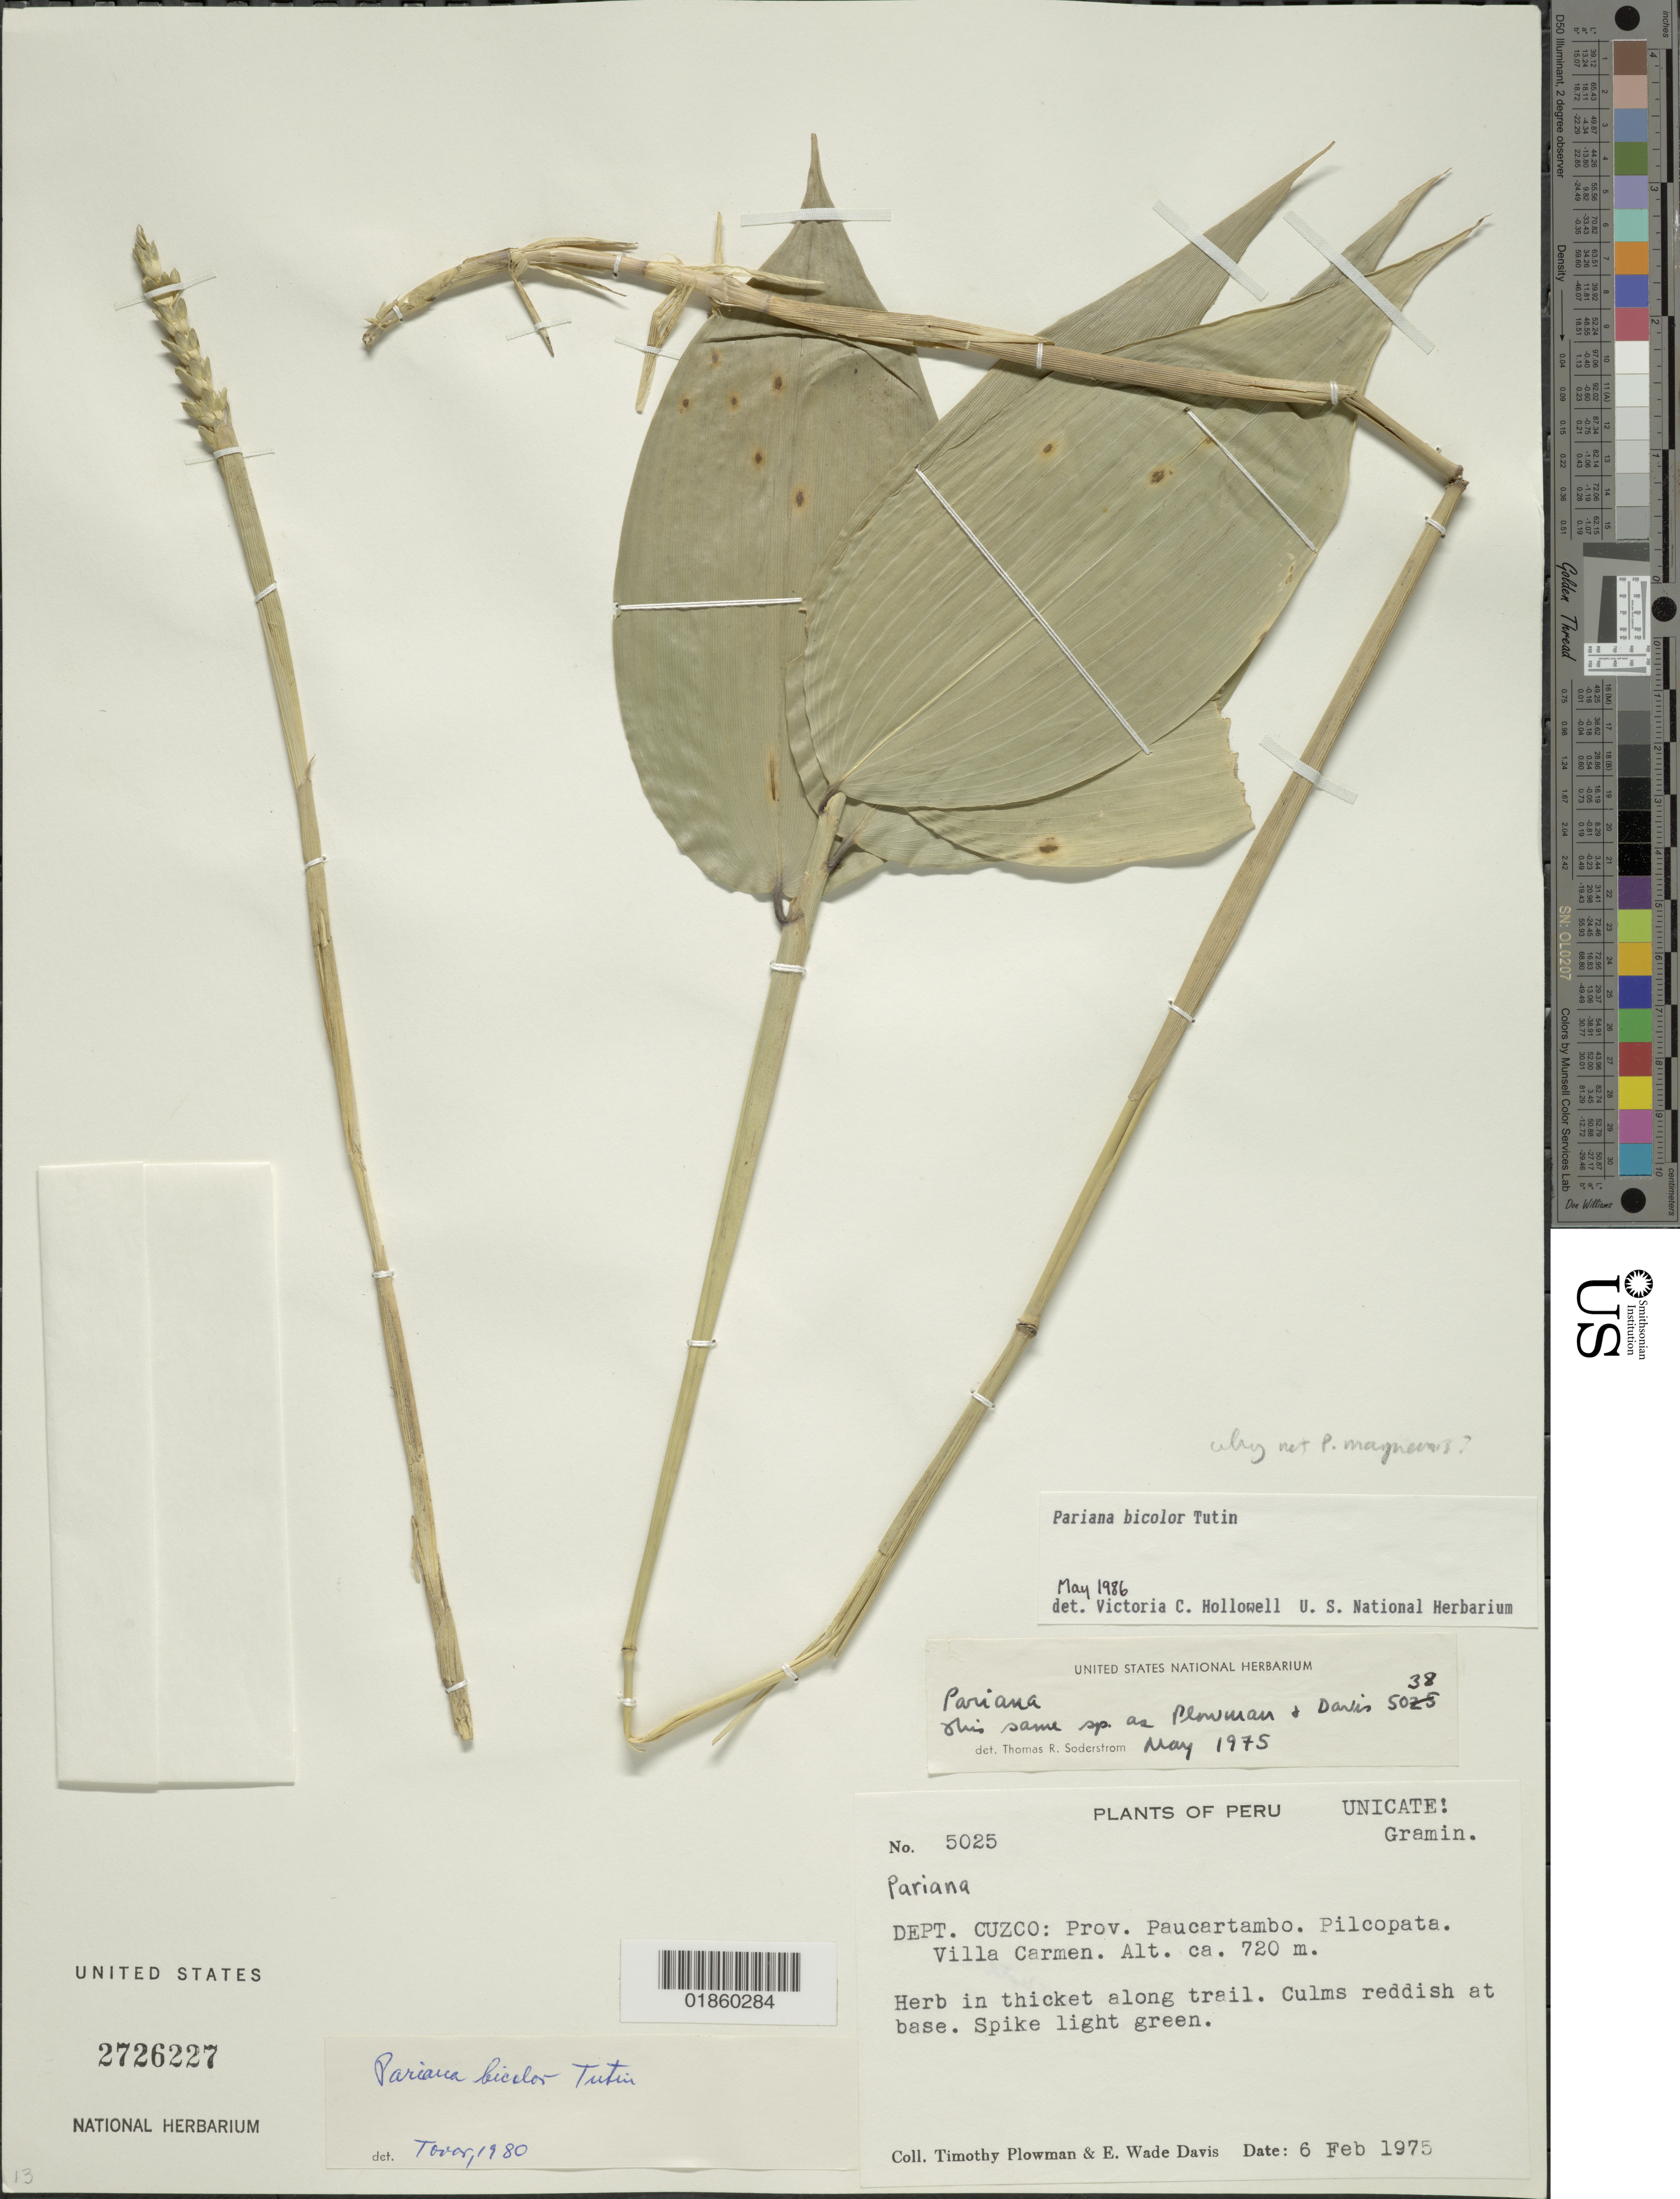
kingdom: Plantae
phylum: Tracheophyta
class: Liliopsida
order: Poales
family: Poaceae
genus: Pariana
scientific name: Pariana bicolor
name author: Tutin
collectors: T. Plowman & E. W. Davis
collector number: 5025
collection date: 1975-02-06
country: Peru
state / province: Cusco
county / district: Paucartambo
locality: Pilcopata. Villa Carmen.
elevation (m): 720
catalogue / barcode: US 2726227